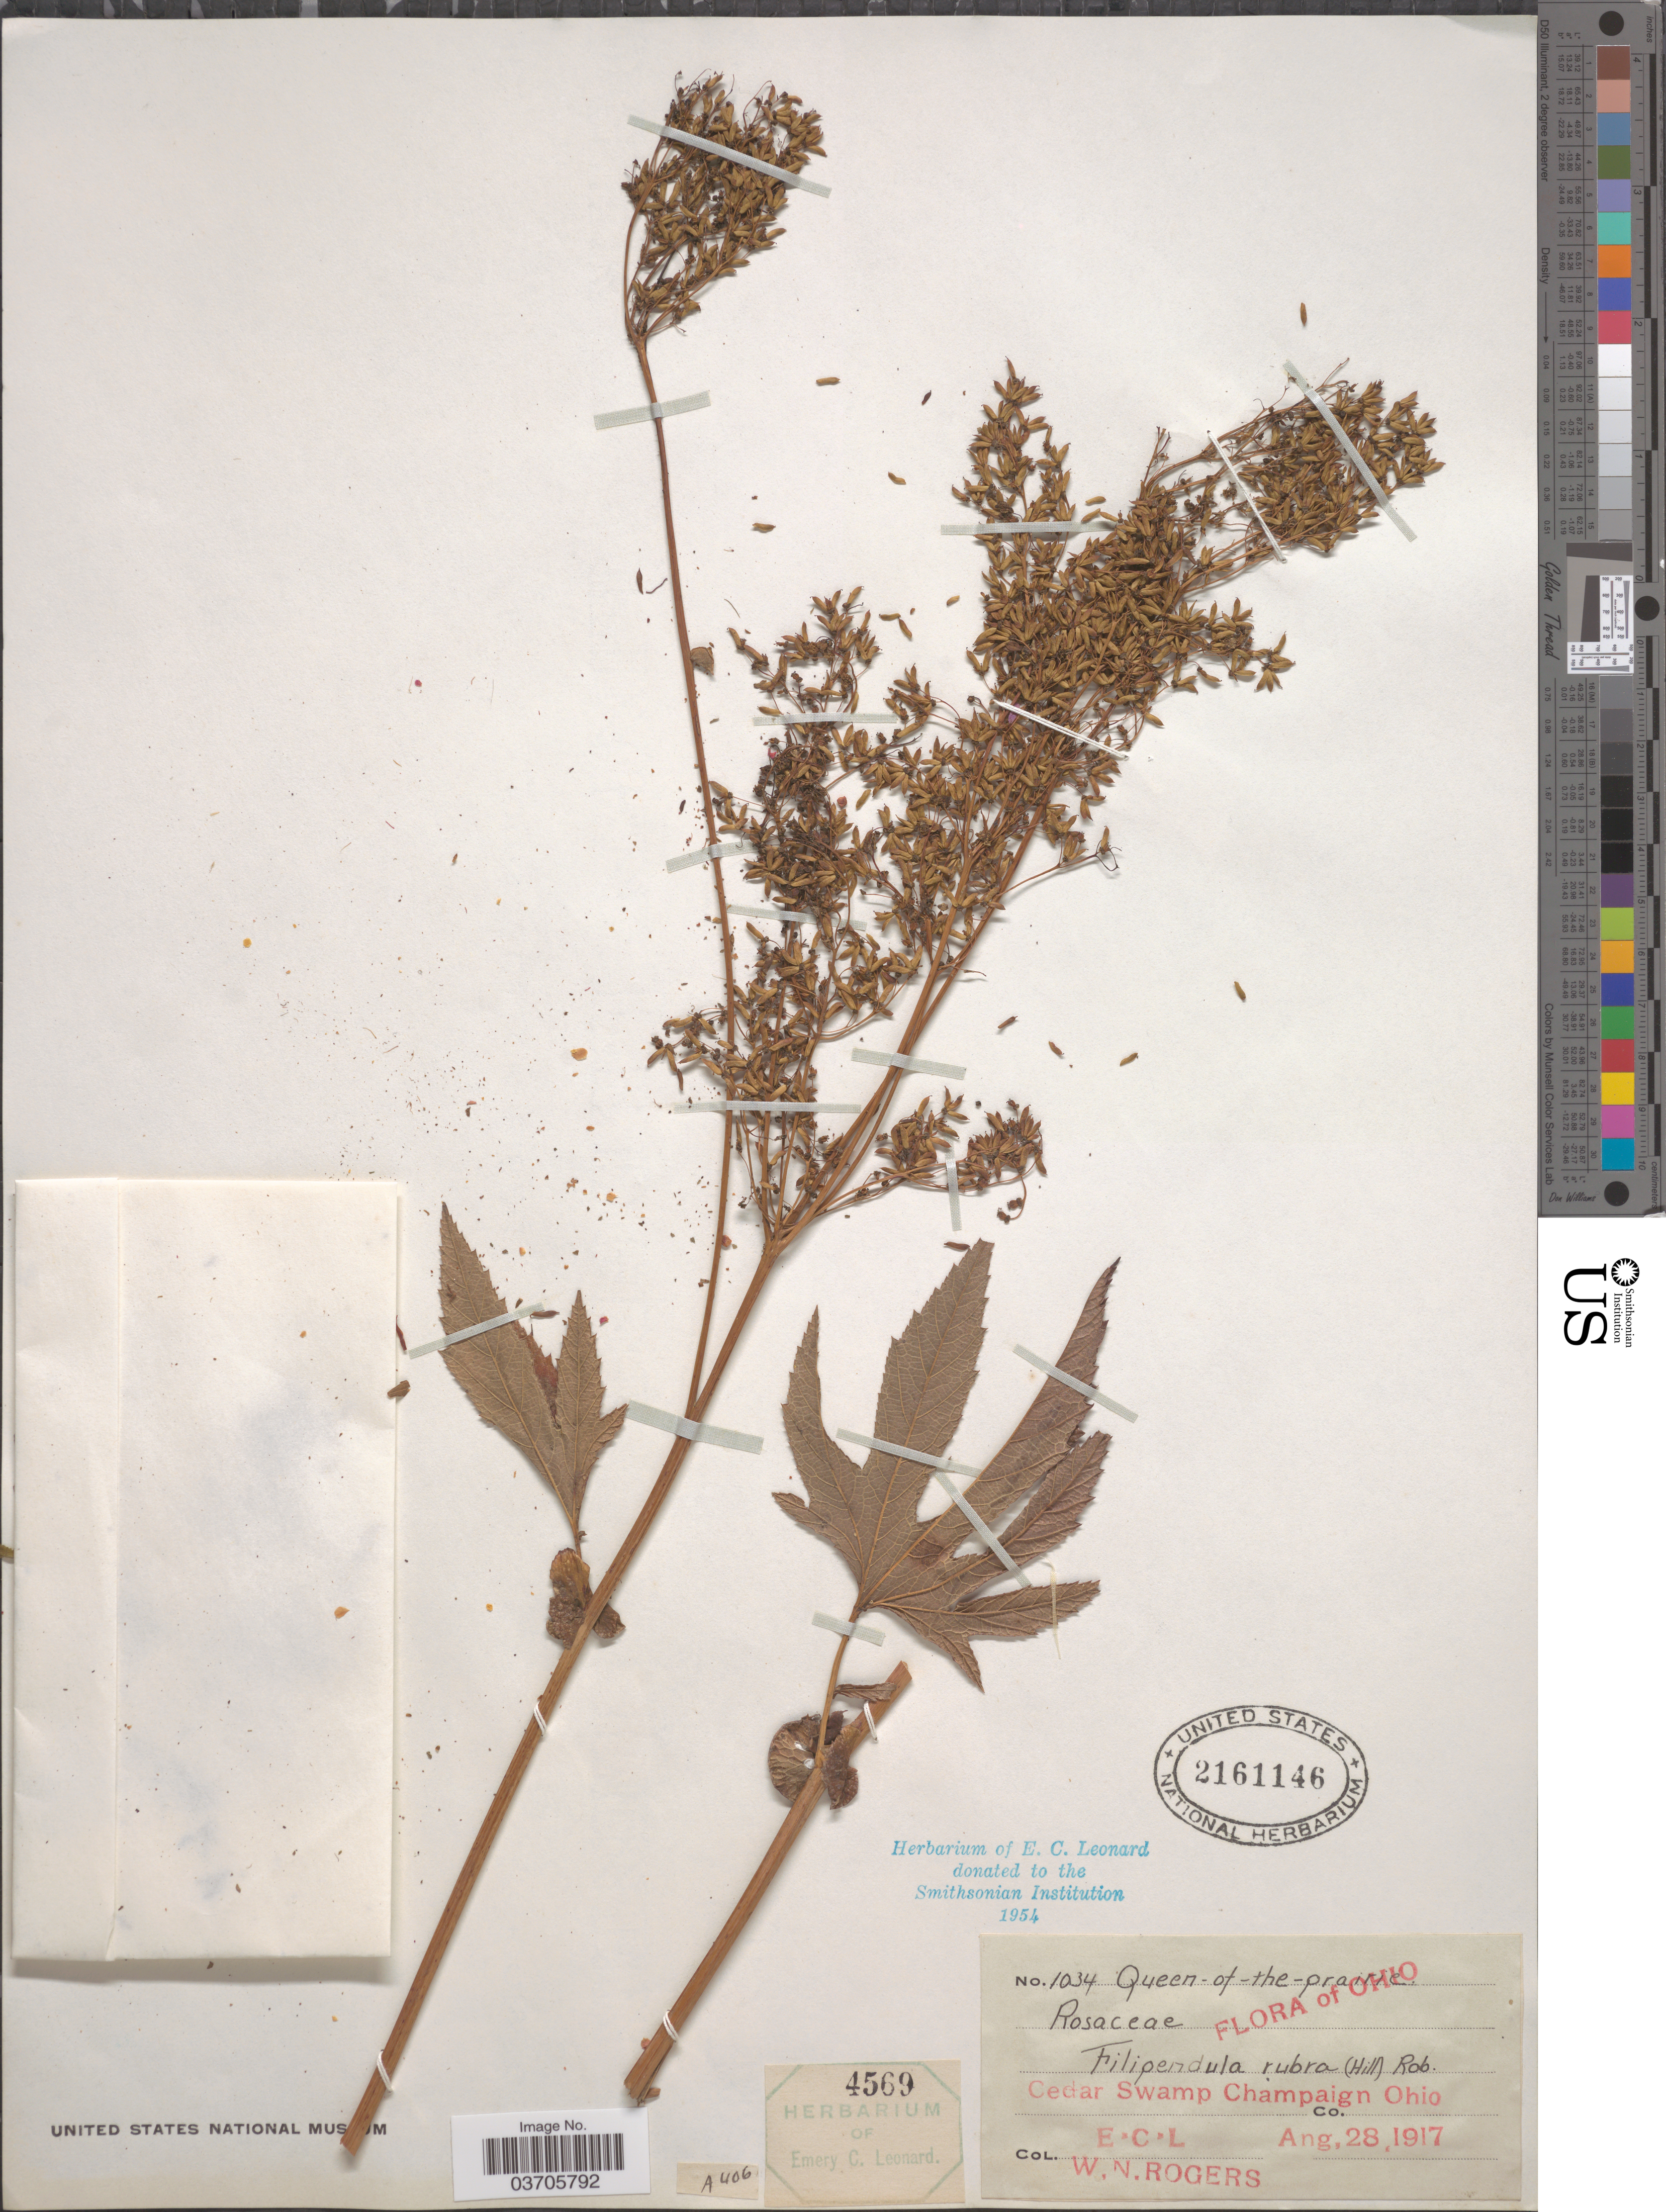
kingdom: Plantae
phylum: Tracheophyta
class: Magnoliopsida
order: Rosales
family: Rosaceae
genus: Filipendula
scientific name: Filipendula rubra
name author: (Hill) B.L. Rob.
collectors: E. C. Leonard & W. Rogers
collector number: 1034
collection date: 1917-08-28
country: United States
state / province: Ohio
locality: Cedar Swamp Champaign Co.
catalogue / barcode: US 2161146